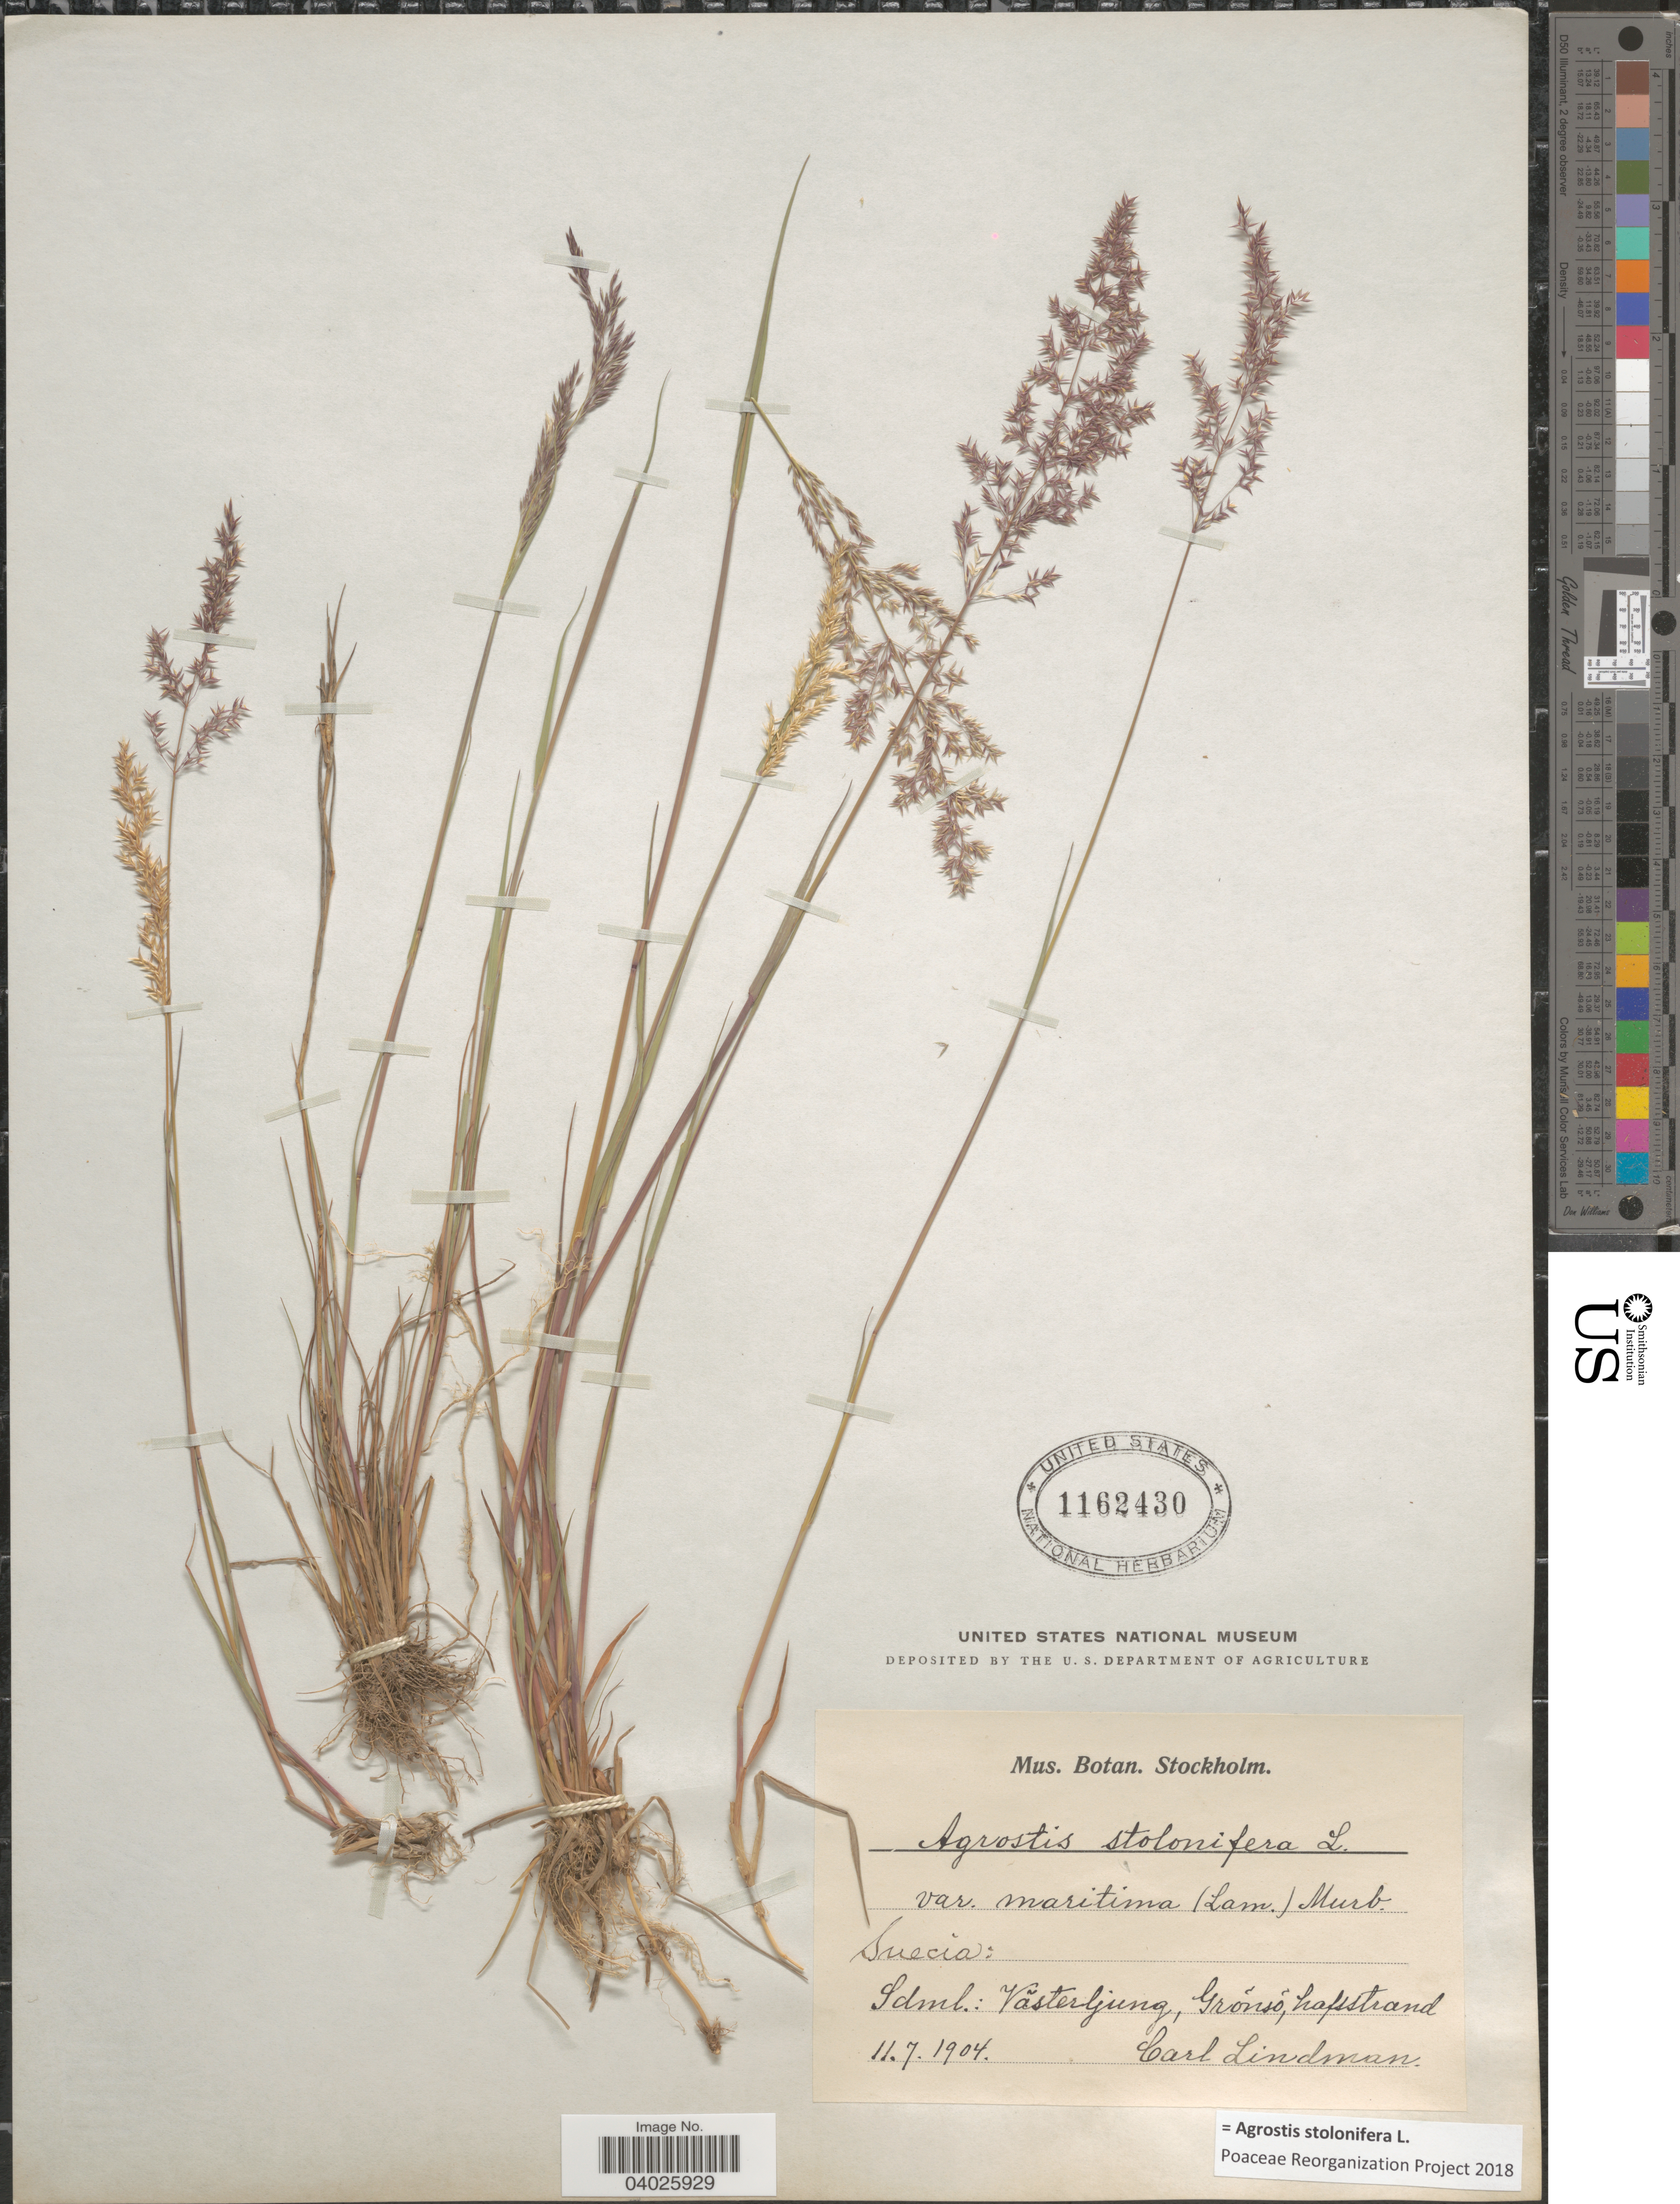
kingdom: Plantae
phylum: Tracheophyta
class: Liliopsida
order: Poales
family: Poaceae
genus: Agrostis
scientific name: Agrostis stolonifera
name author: L.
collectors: C. A. M. Lindman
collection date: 1904-07-11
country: Sweden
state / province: Sodermanland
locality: Suecia: Sdml.: Västerljung, Grõnsõ, hafsstrand.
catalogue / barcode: US 1162430